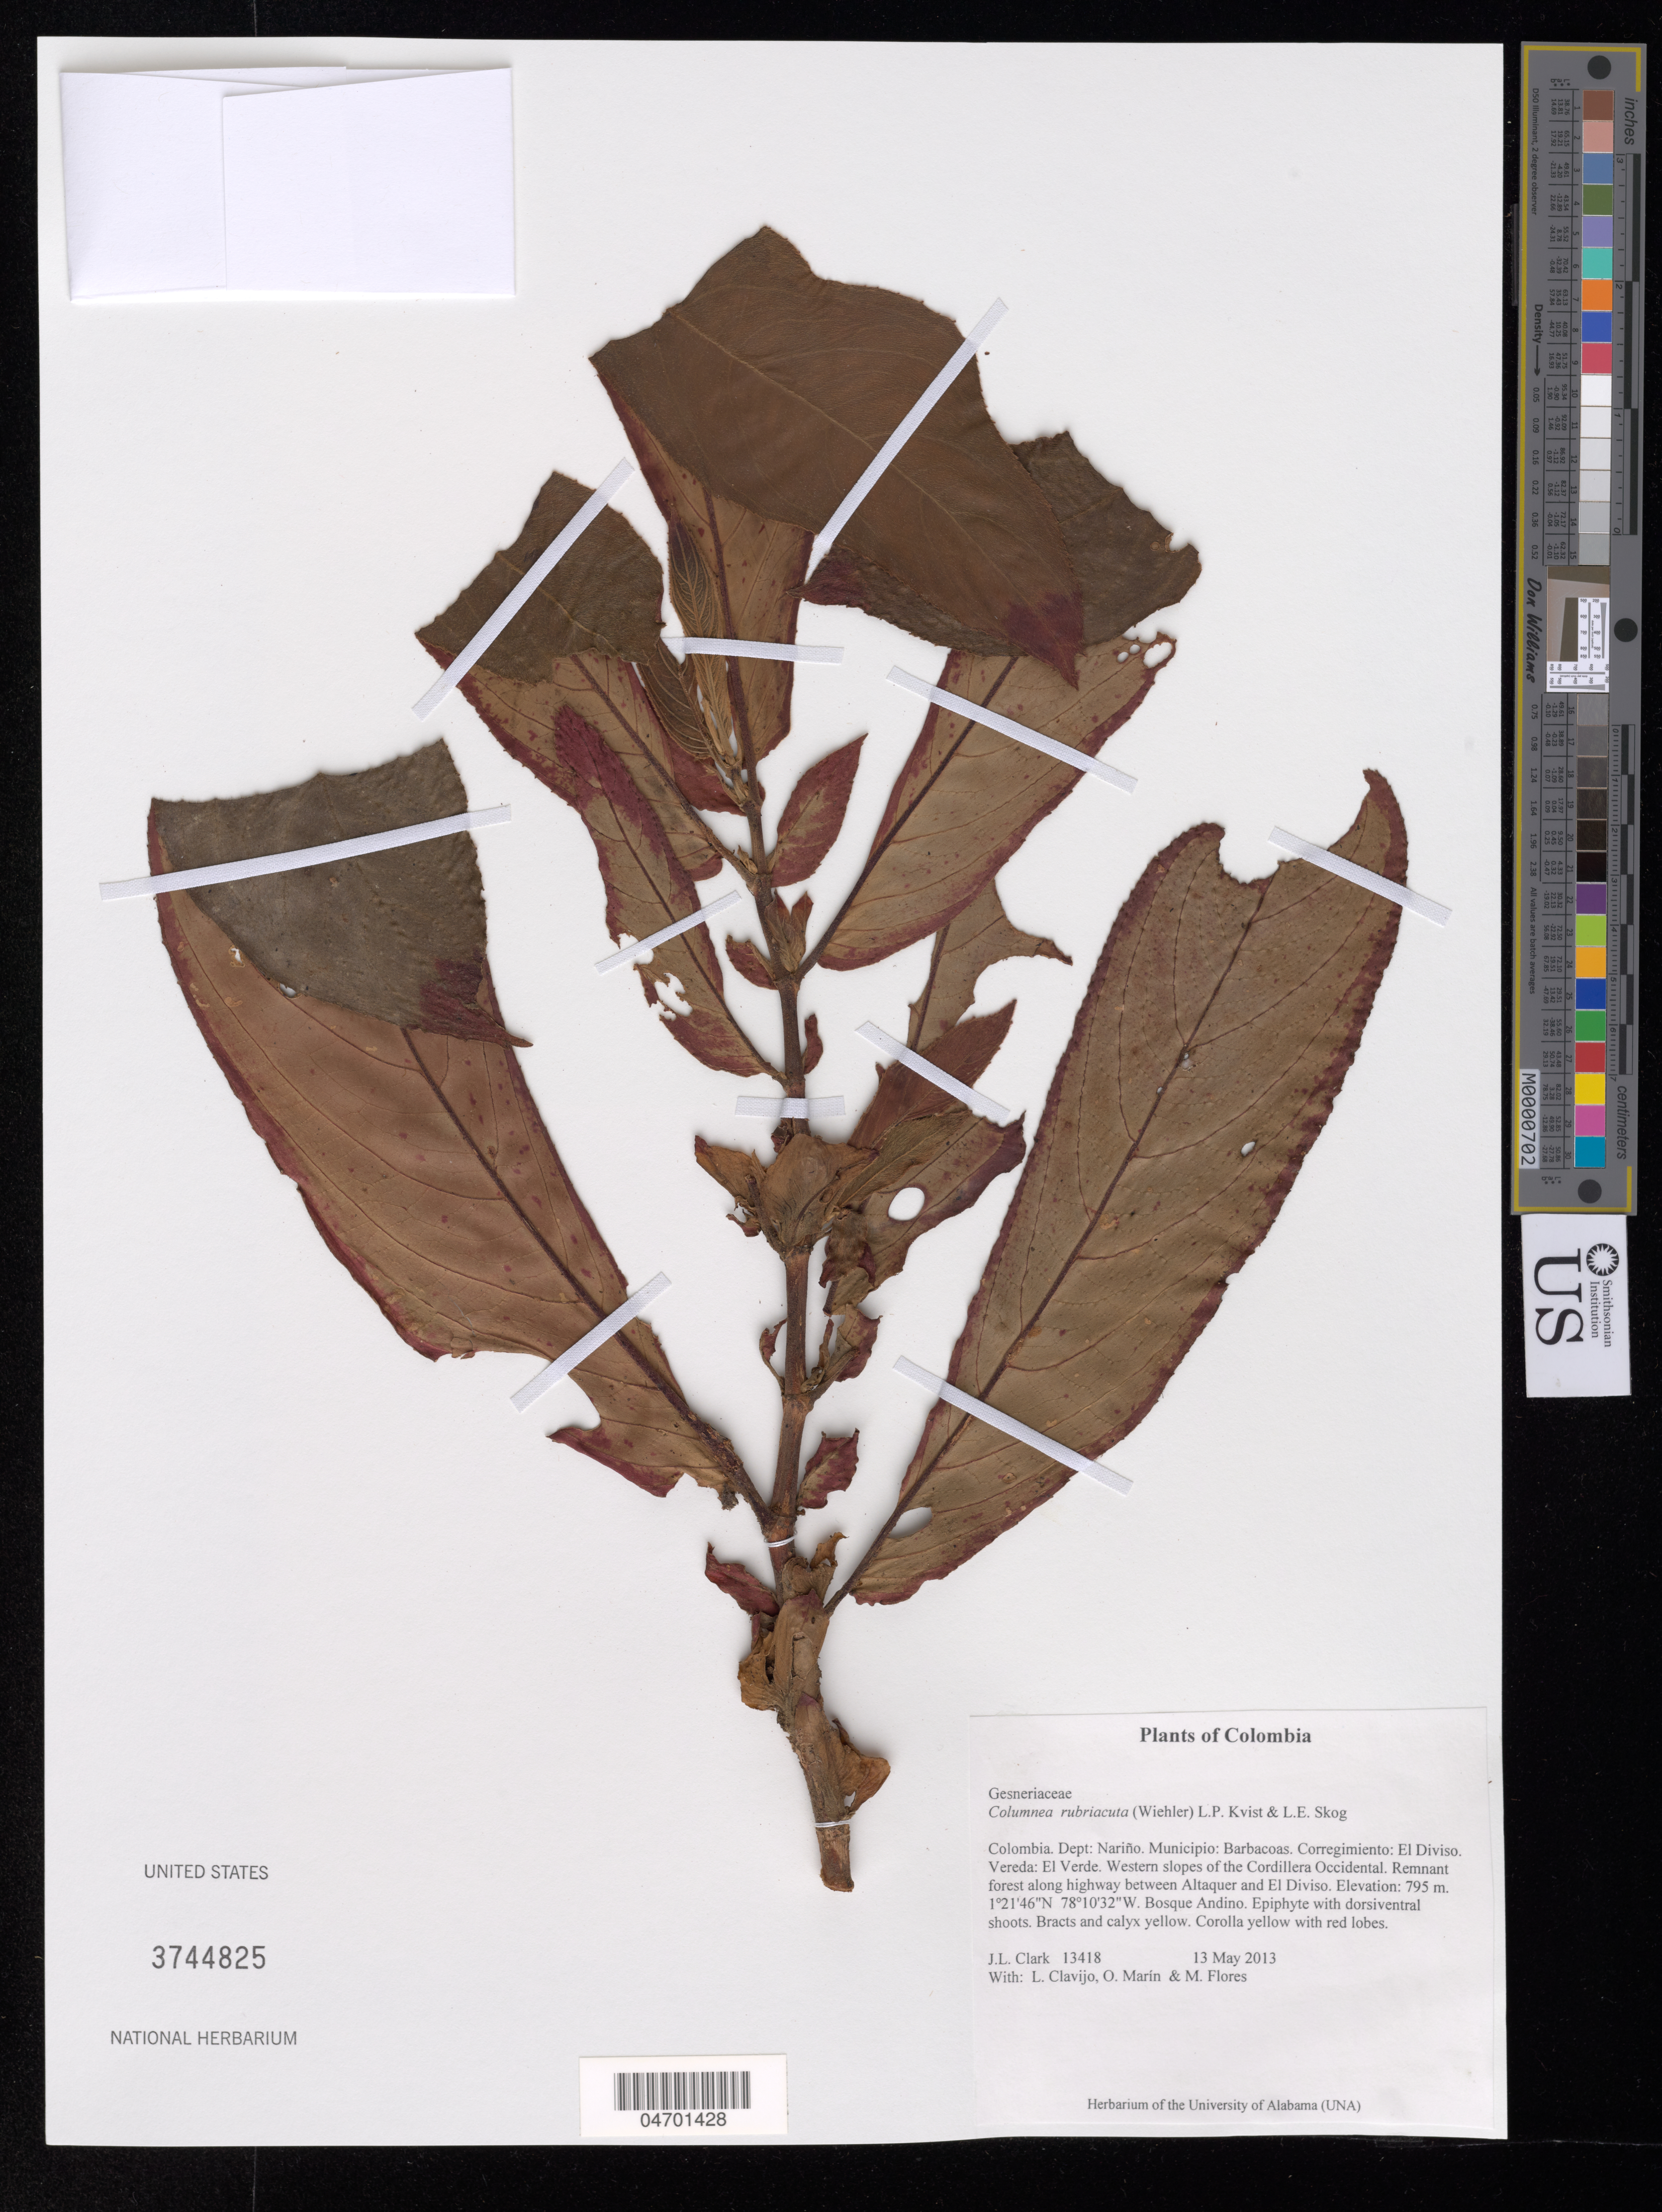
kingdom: Plantae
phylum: Tracheophyta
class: Magnoliopsida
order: Lamiales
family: Gesneriaceae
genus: Columnea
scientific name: Columnea rubriacuta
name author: (Wiehler) L.P. Kvist & L.E. Skog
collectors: J. L. Clark, L. Clavijo, J. Howieson & M. Flores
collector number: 13418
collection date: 2013-05-13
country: Colombia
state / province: Nariño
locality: Dept: Nariño. Municipio: Barbacoas. Corregimiento: El Diviso. Vereda: El Yerde. Western slopes of the Cordillera Occidental. Remnant forest along highway between Altaquer and El Diviso.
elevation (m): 795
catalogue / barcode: US 3744825